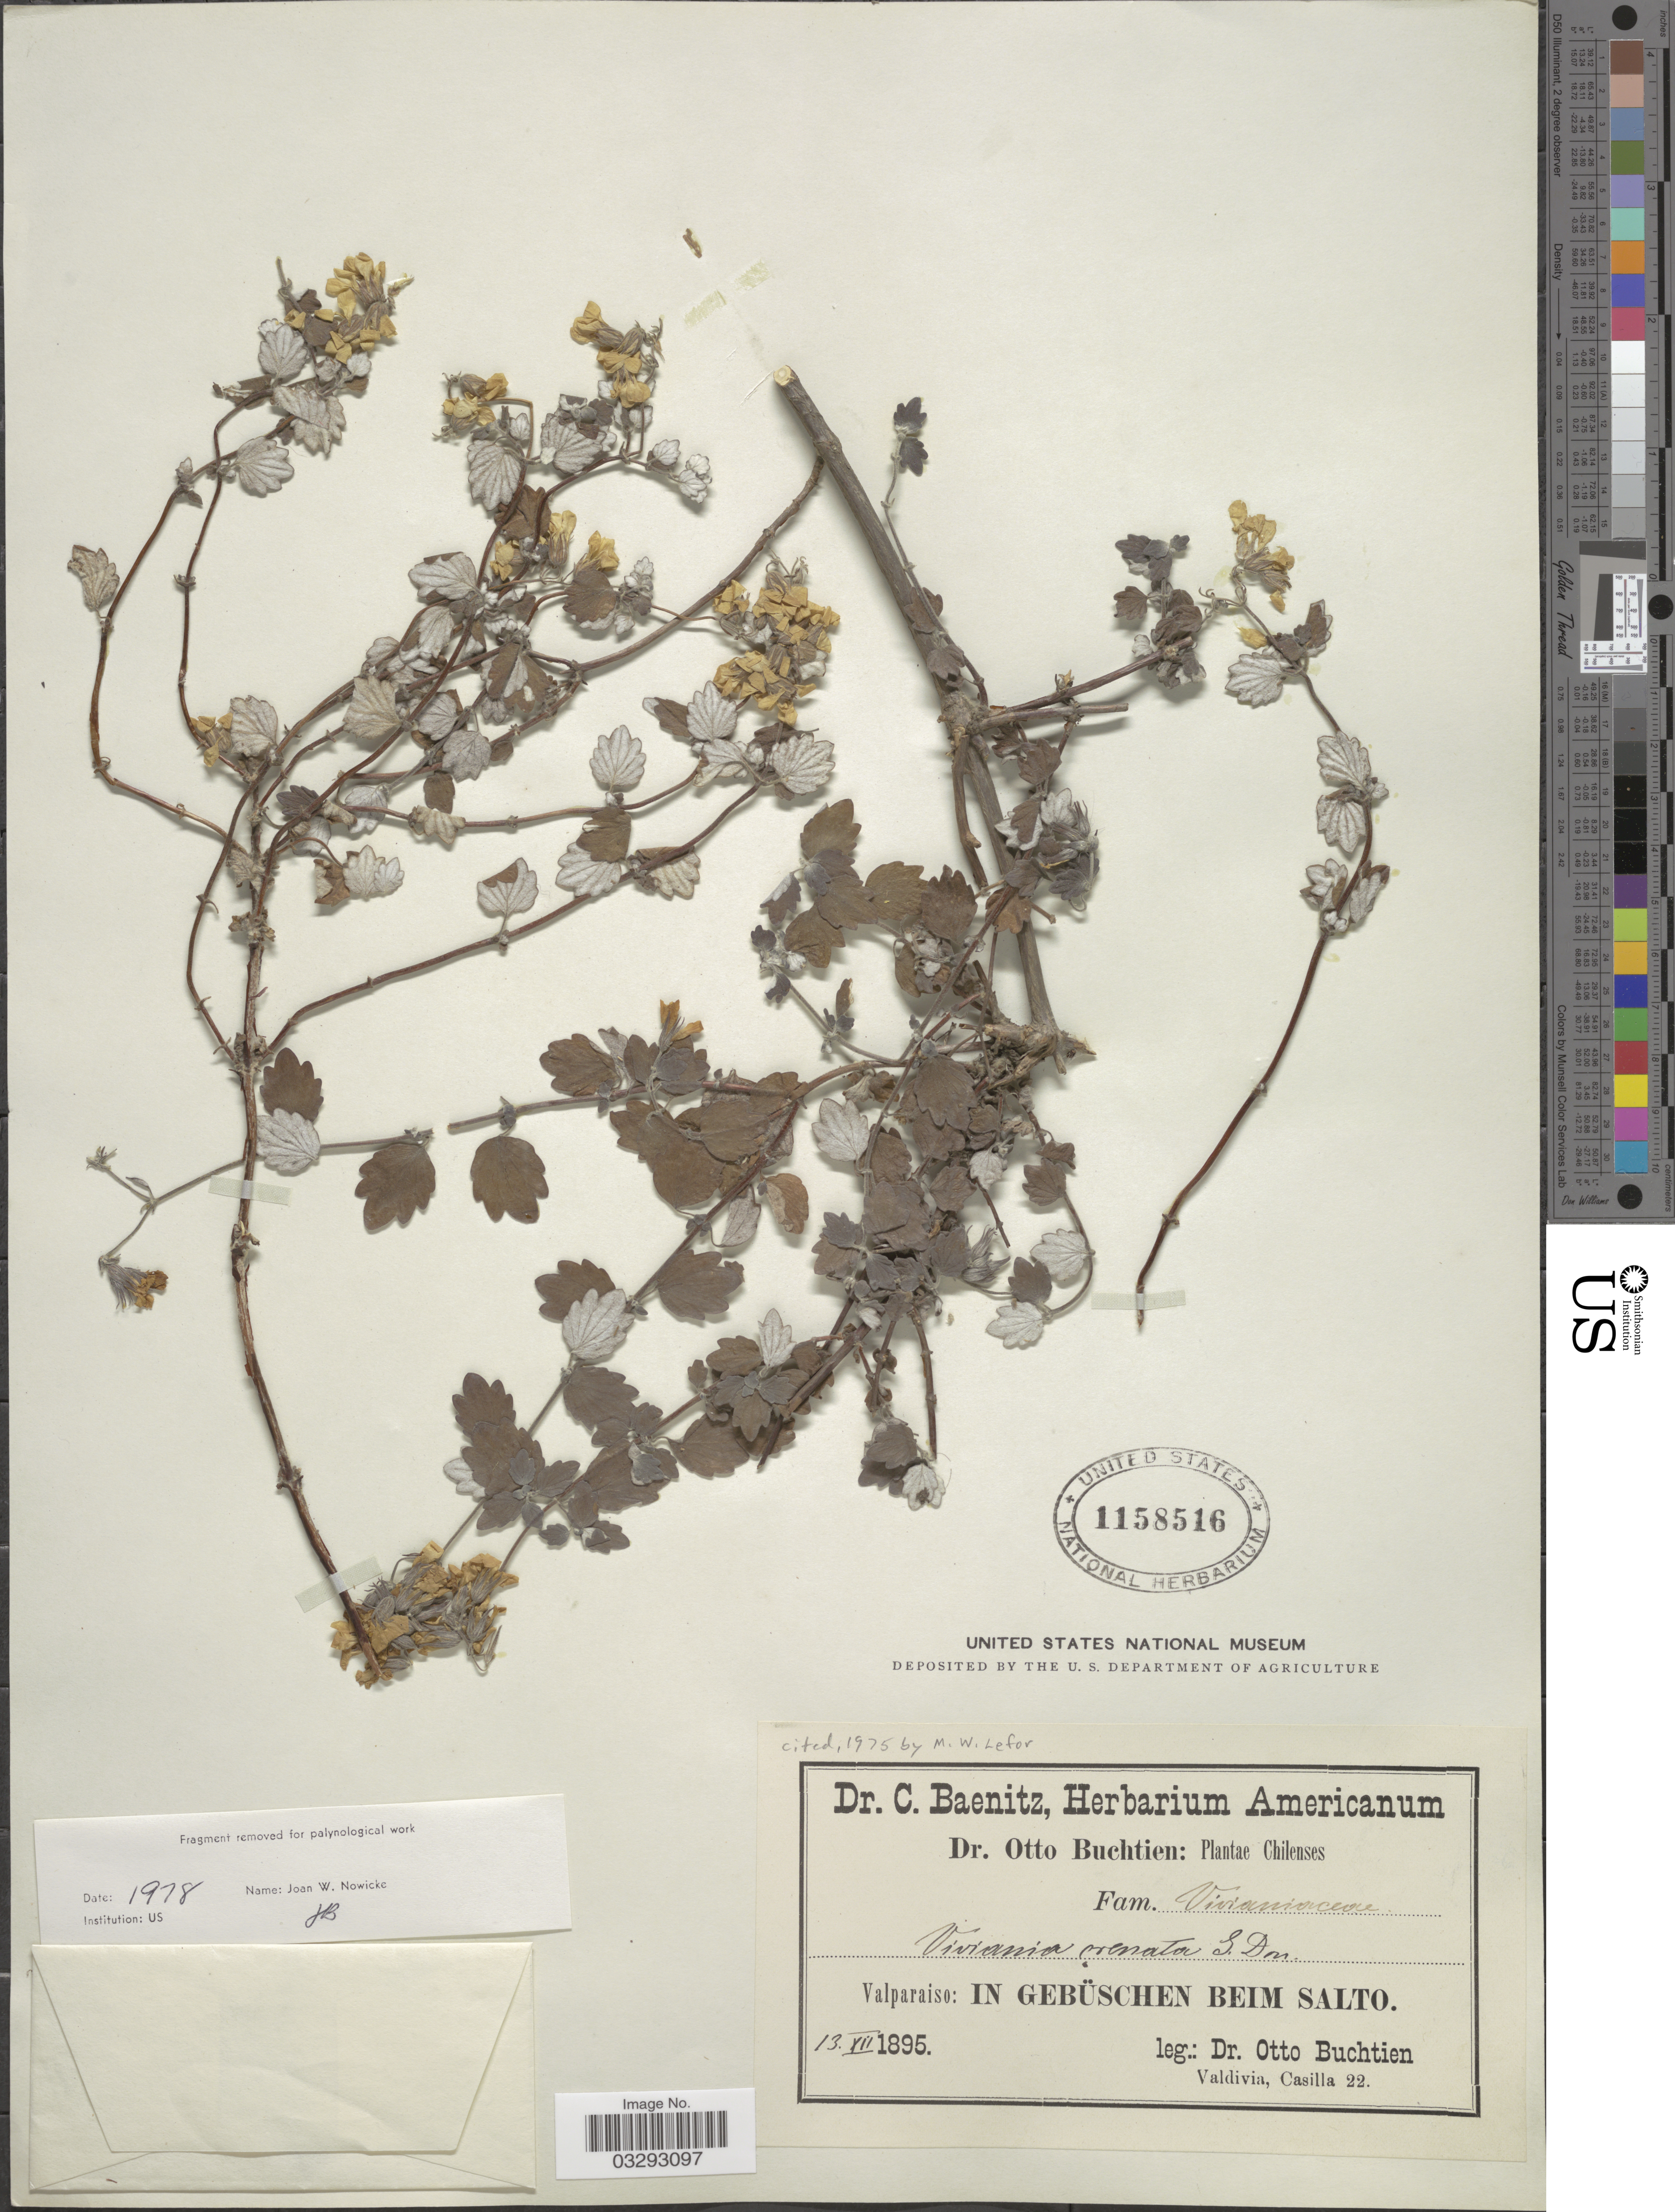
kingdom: Plantae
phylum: Tracheophyta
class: Magnoliopsida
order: Geraniales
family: Vivianiaceae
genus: Viviania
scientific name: Viviania crenata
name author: (Hook.) G. Don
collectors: O. Buchtien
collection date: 1895-12-13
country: Chile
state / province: Valparaíso (V)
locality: In gebüschen beim Salto.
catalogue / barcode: US 1158516